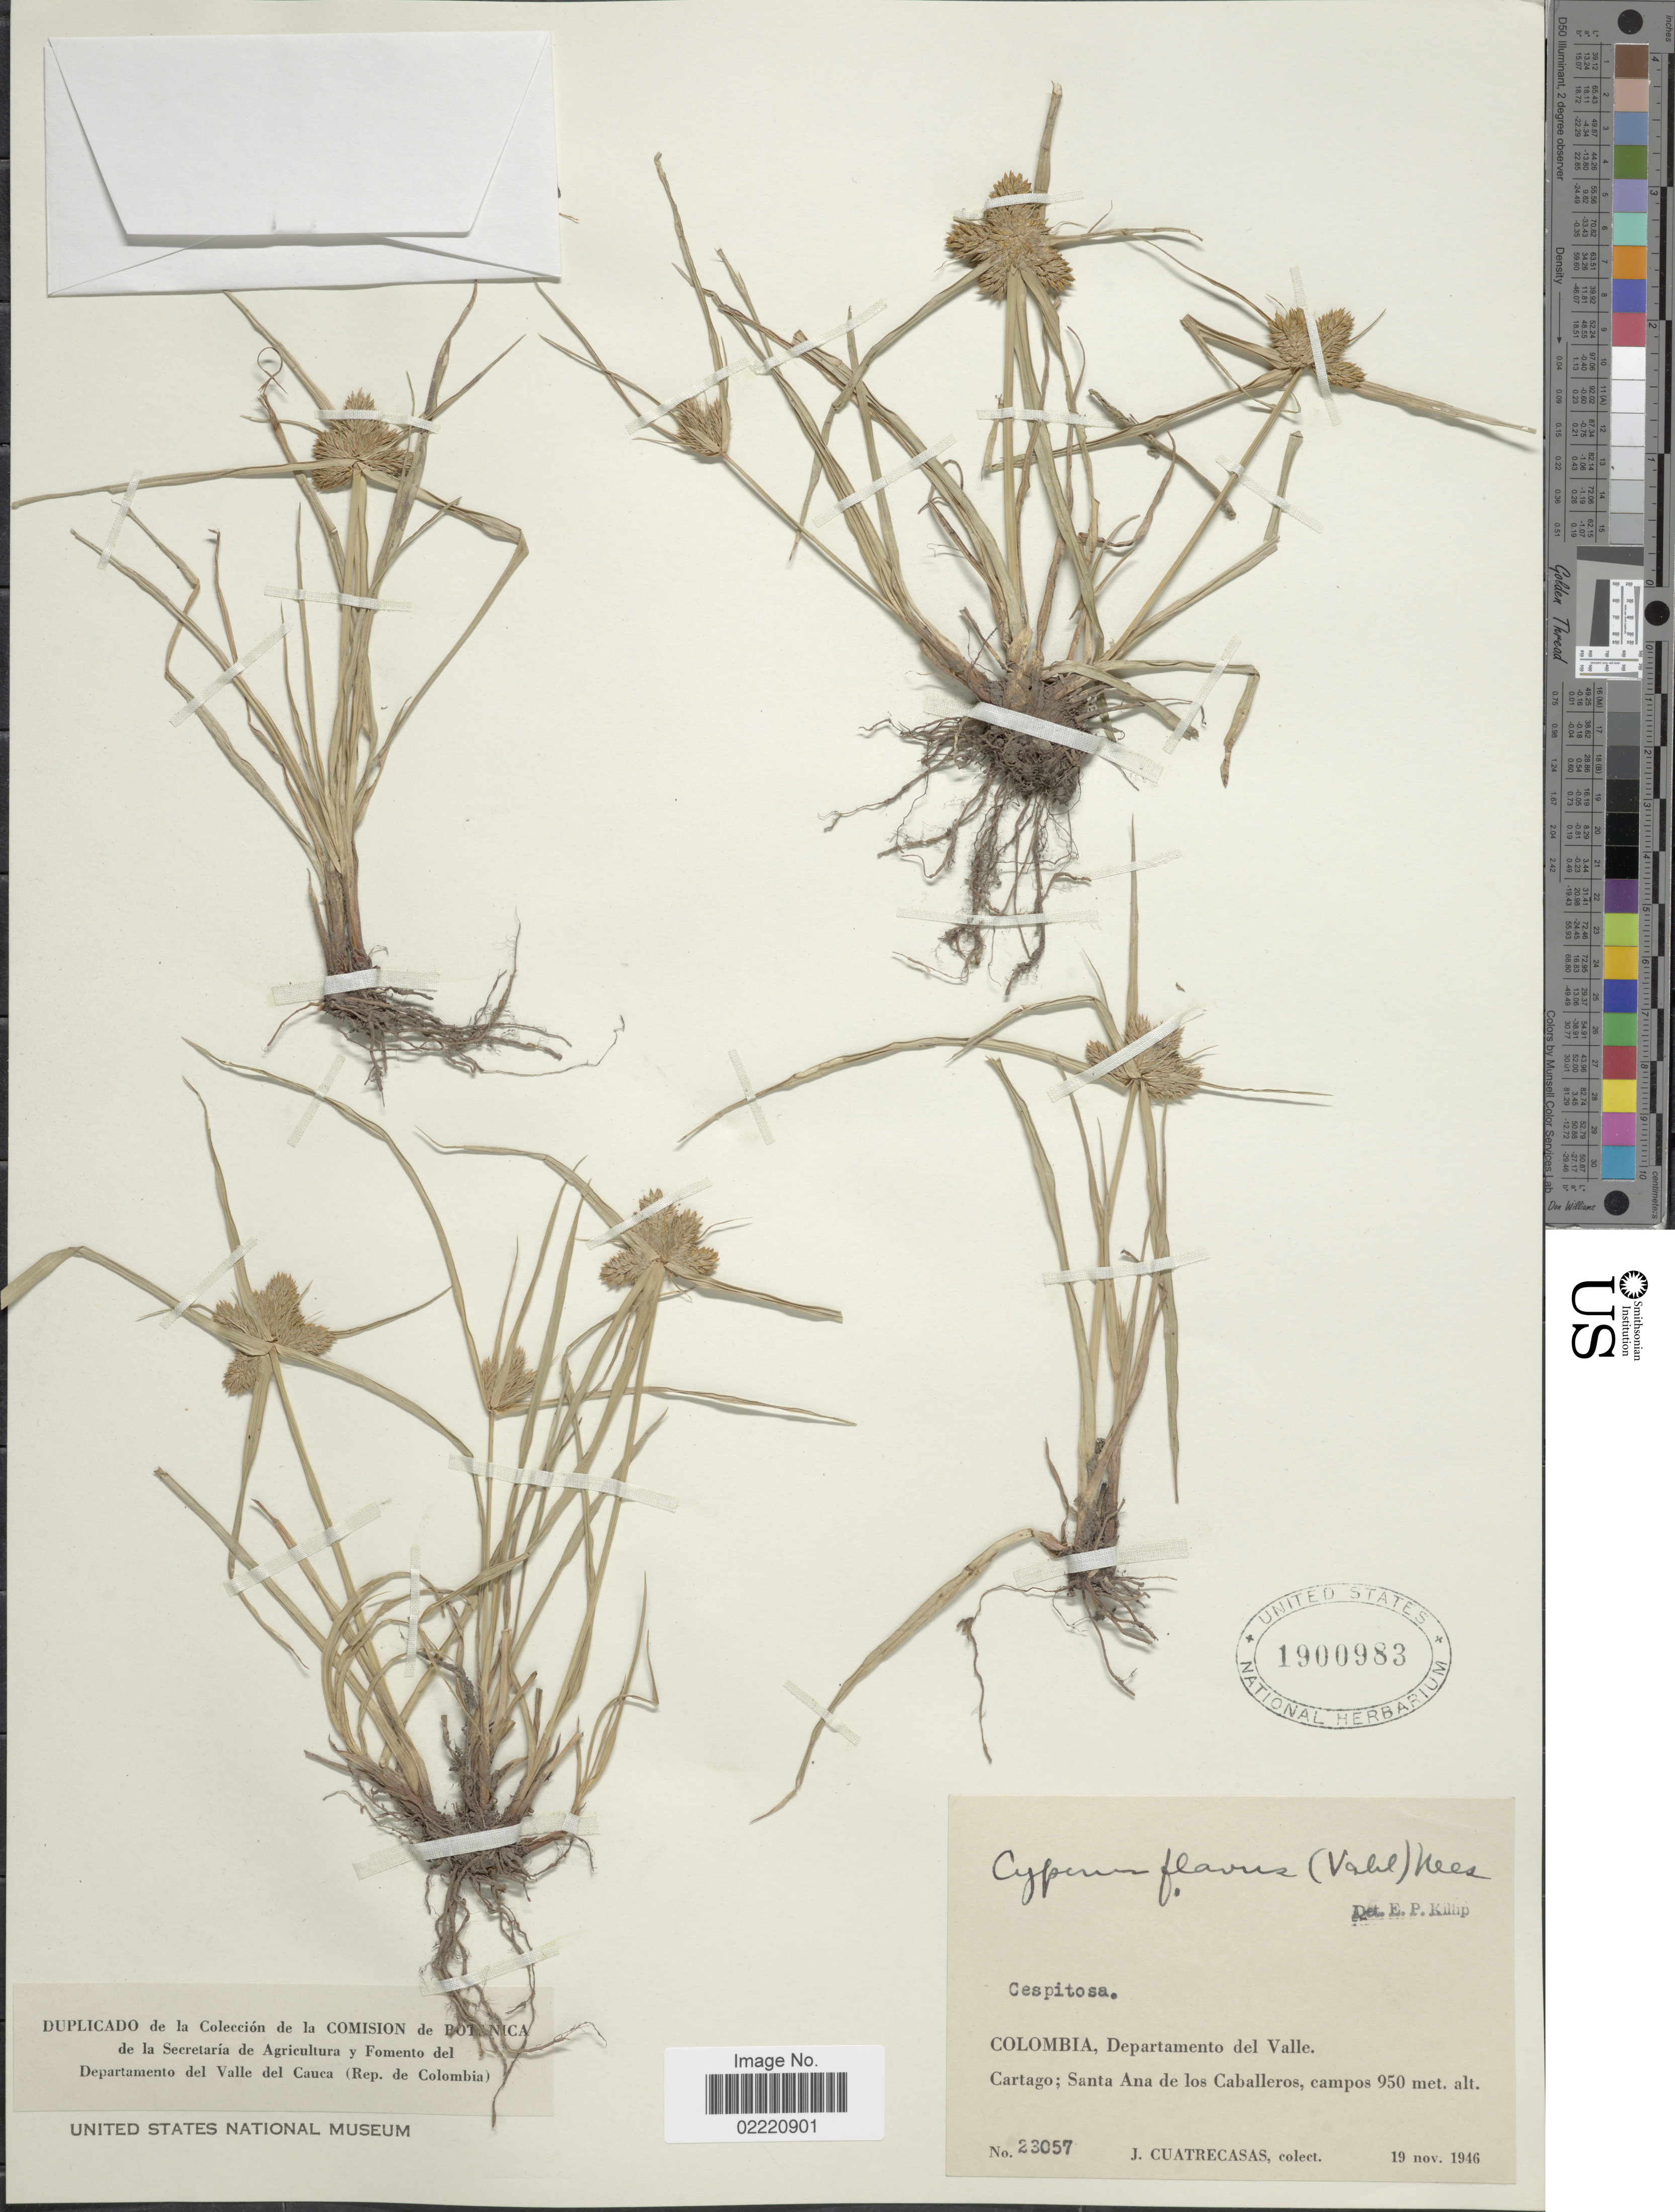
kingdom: Plantae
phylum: Tracheophyta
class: Liliopsida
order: Poales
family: Cyperaceae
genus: Cyperus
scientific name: Cyperus aggregatus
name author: (Willd.) Endl.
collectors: J. Cuatrecasas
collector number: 23057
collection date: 1946-11-19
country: Colombia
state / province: Valle del Cauca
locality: Del Valle, Cartago; Santa Ana de los Caballeros.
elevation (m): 950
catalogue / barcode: US 1900983